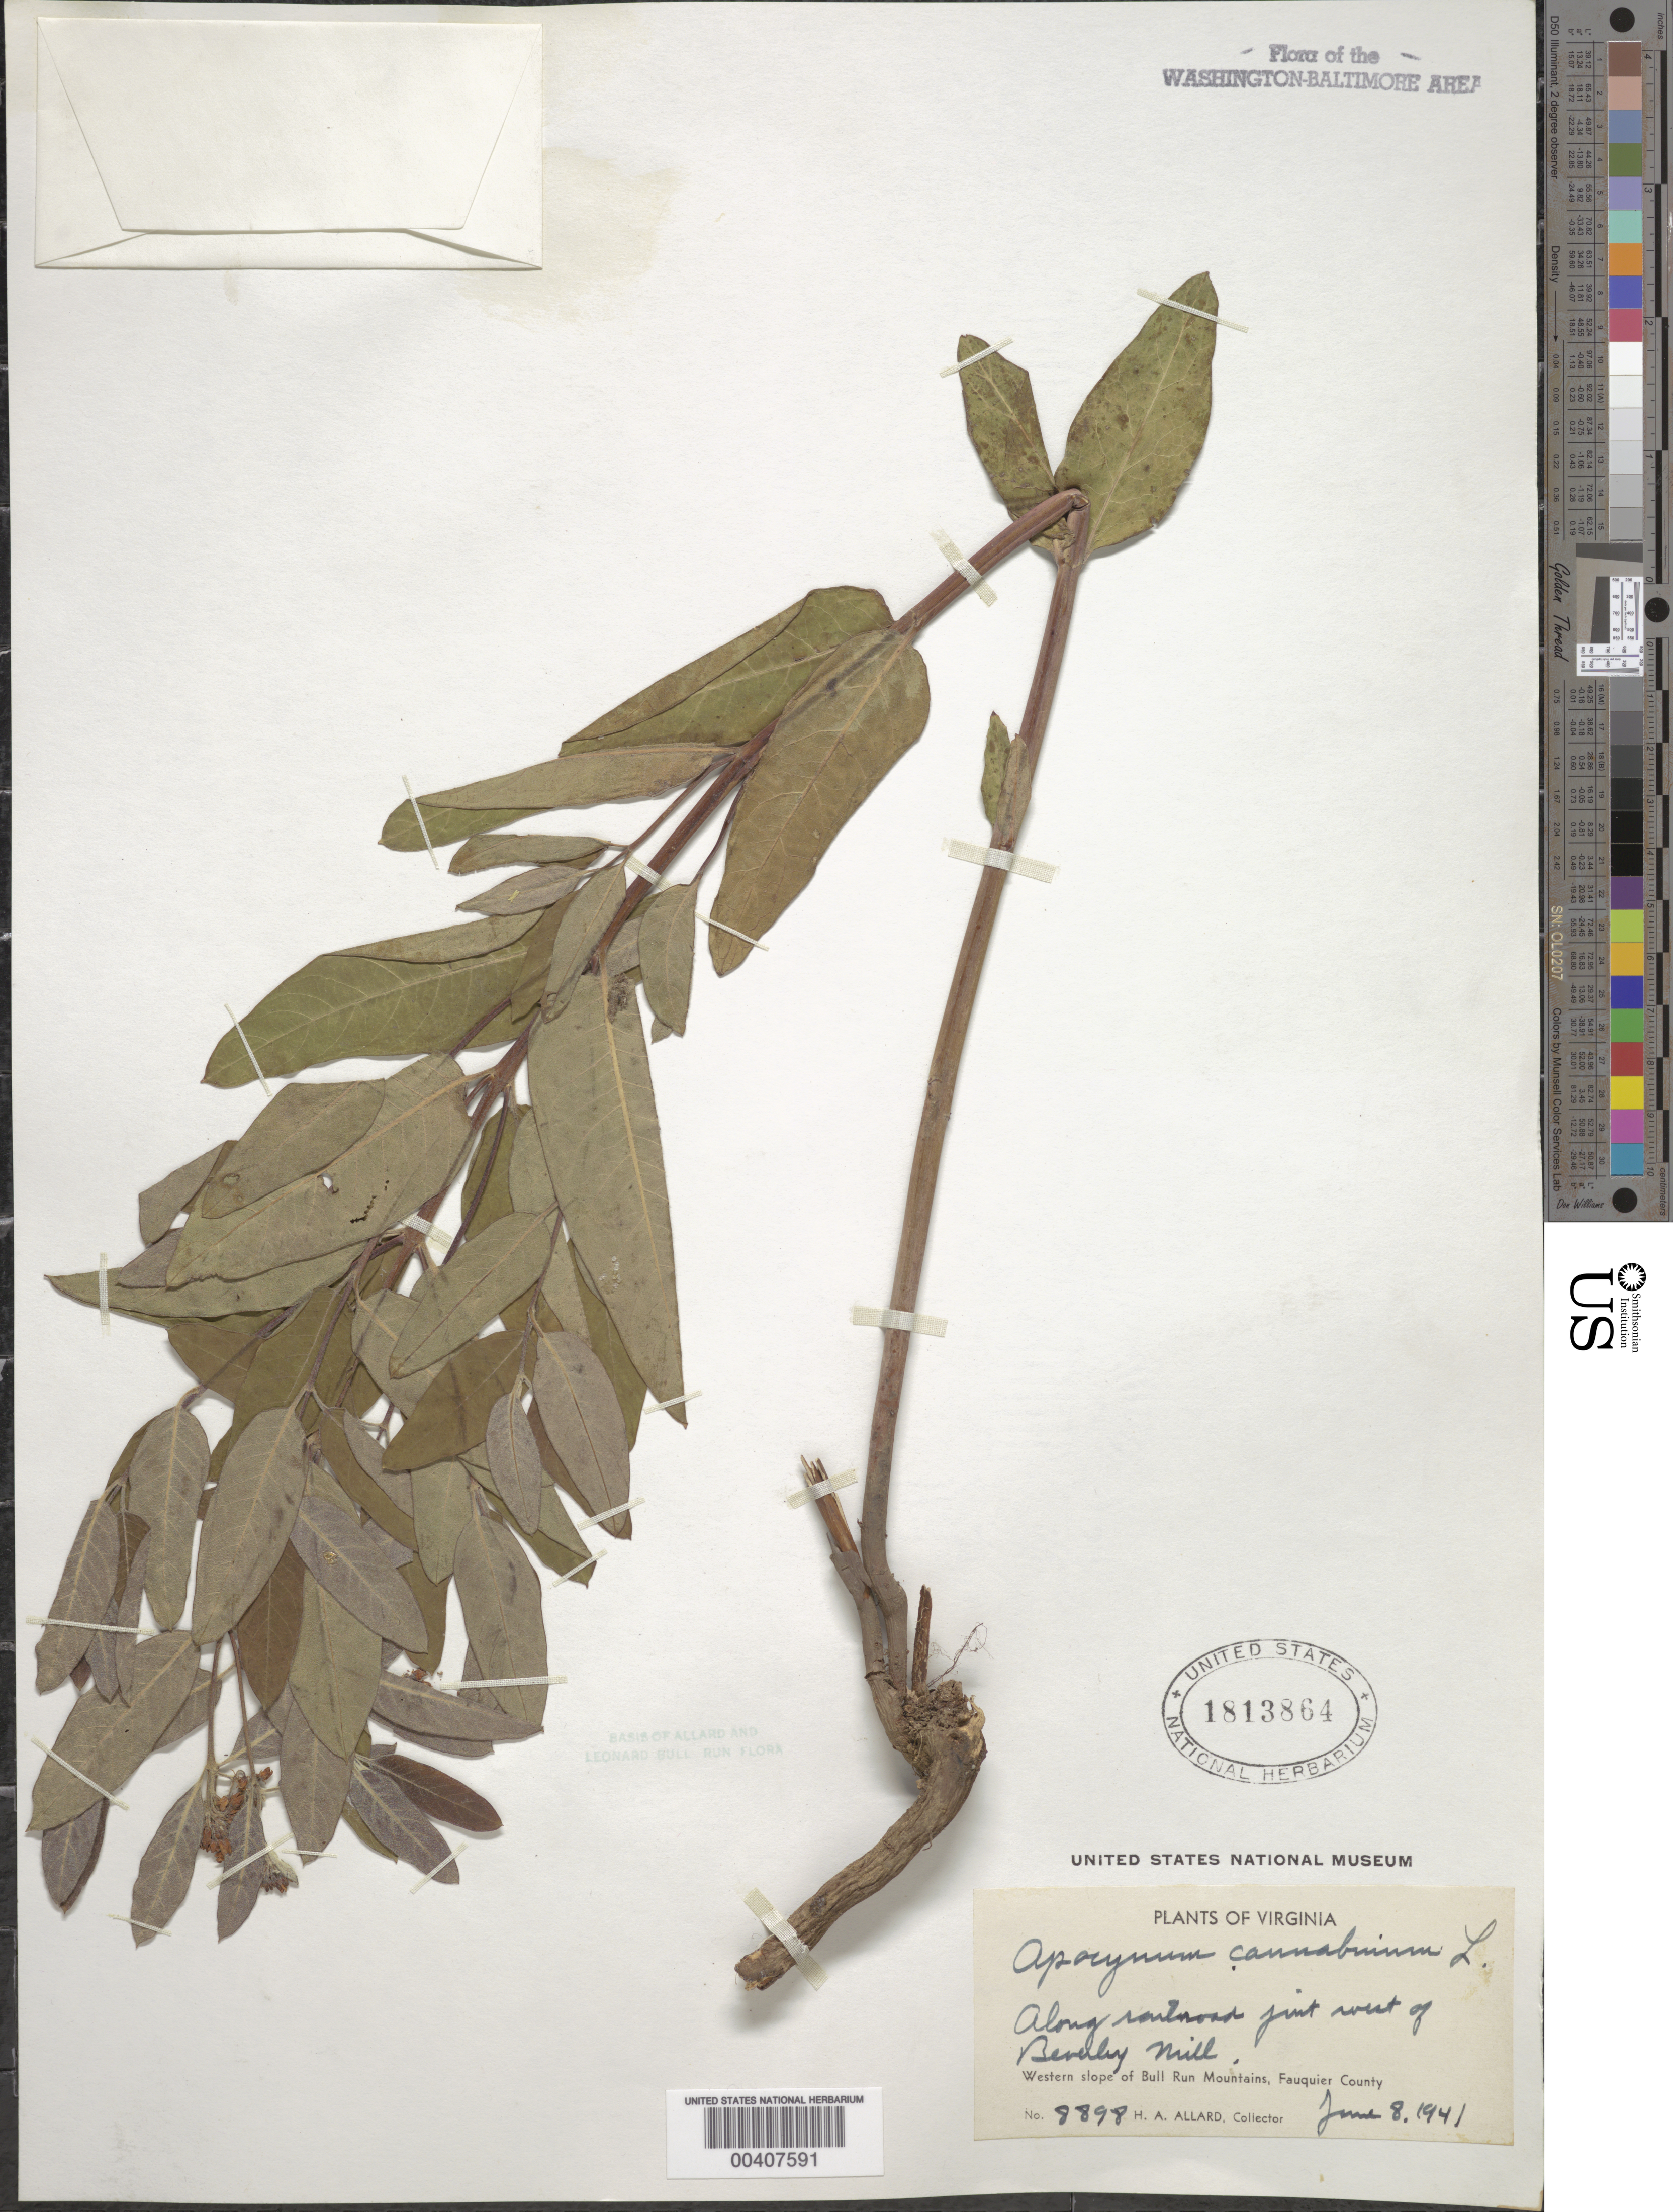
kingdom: Plantae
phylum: Tracheophyta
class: Magnoliopsida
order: Gentianales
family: Apocynaceae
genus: Apocynum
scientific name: Apocynum cannabinum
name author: L.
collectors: H. A. Allard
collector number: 8898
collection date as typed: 08 Jun 1941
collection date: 1941-06-08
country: United States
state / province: Virginia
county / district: Fauquier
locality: West of Beverley Mill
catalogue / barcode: US 1813864